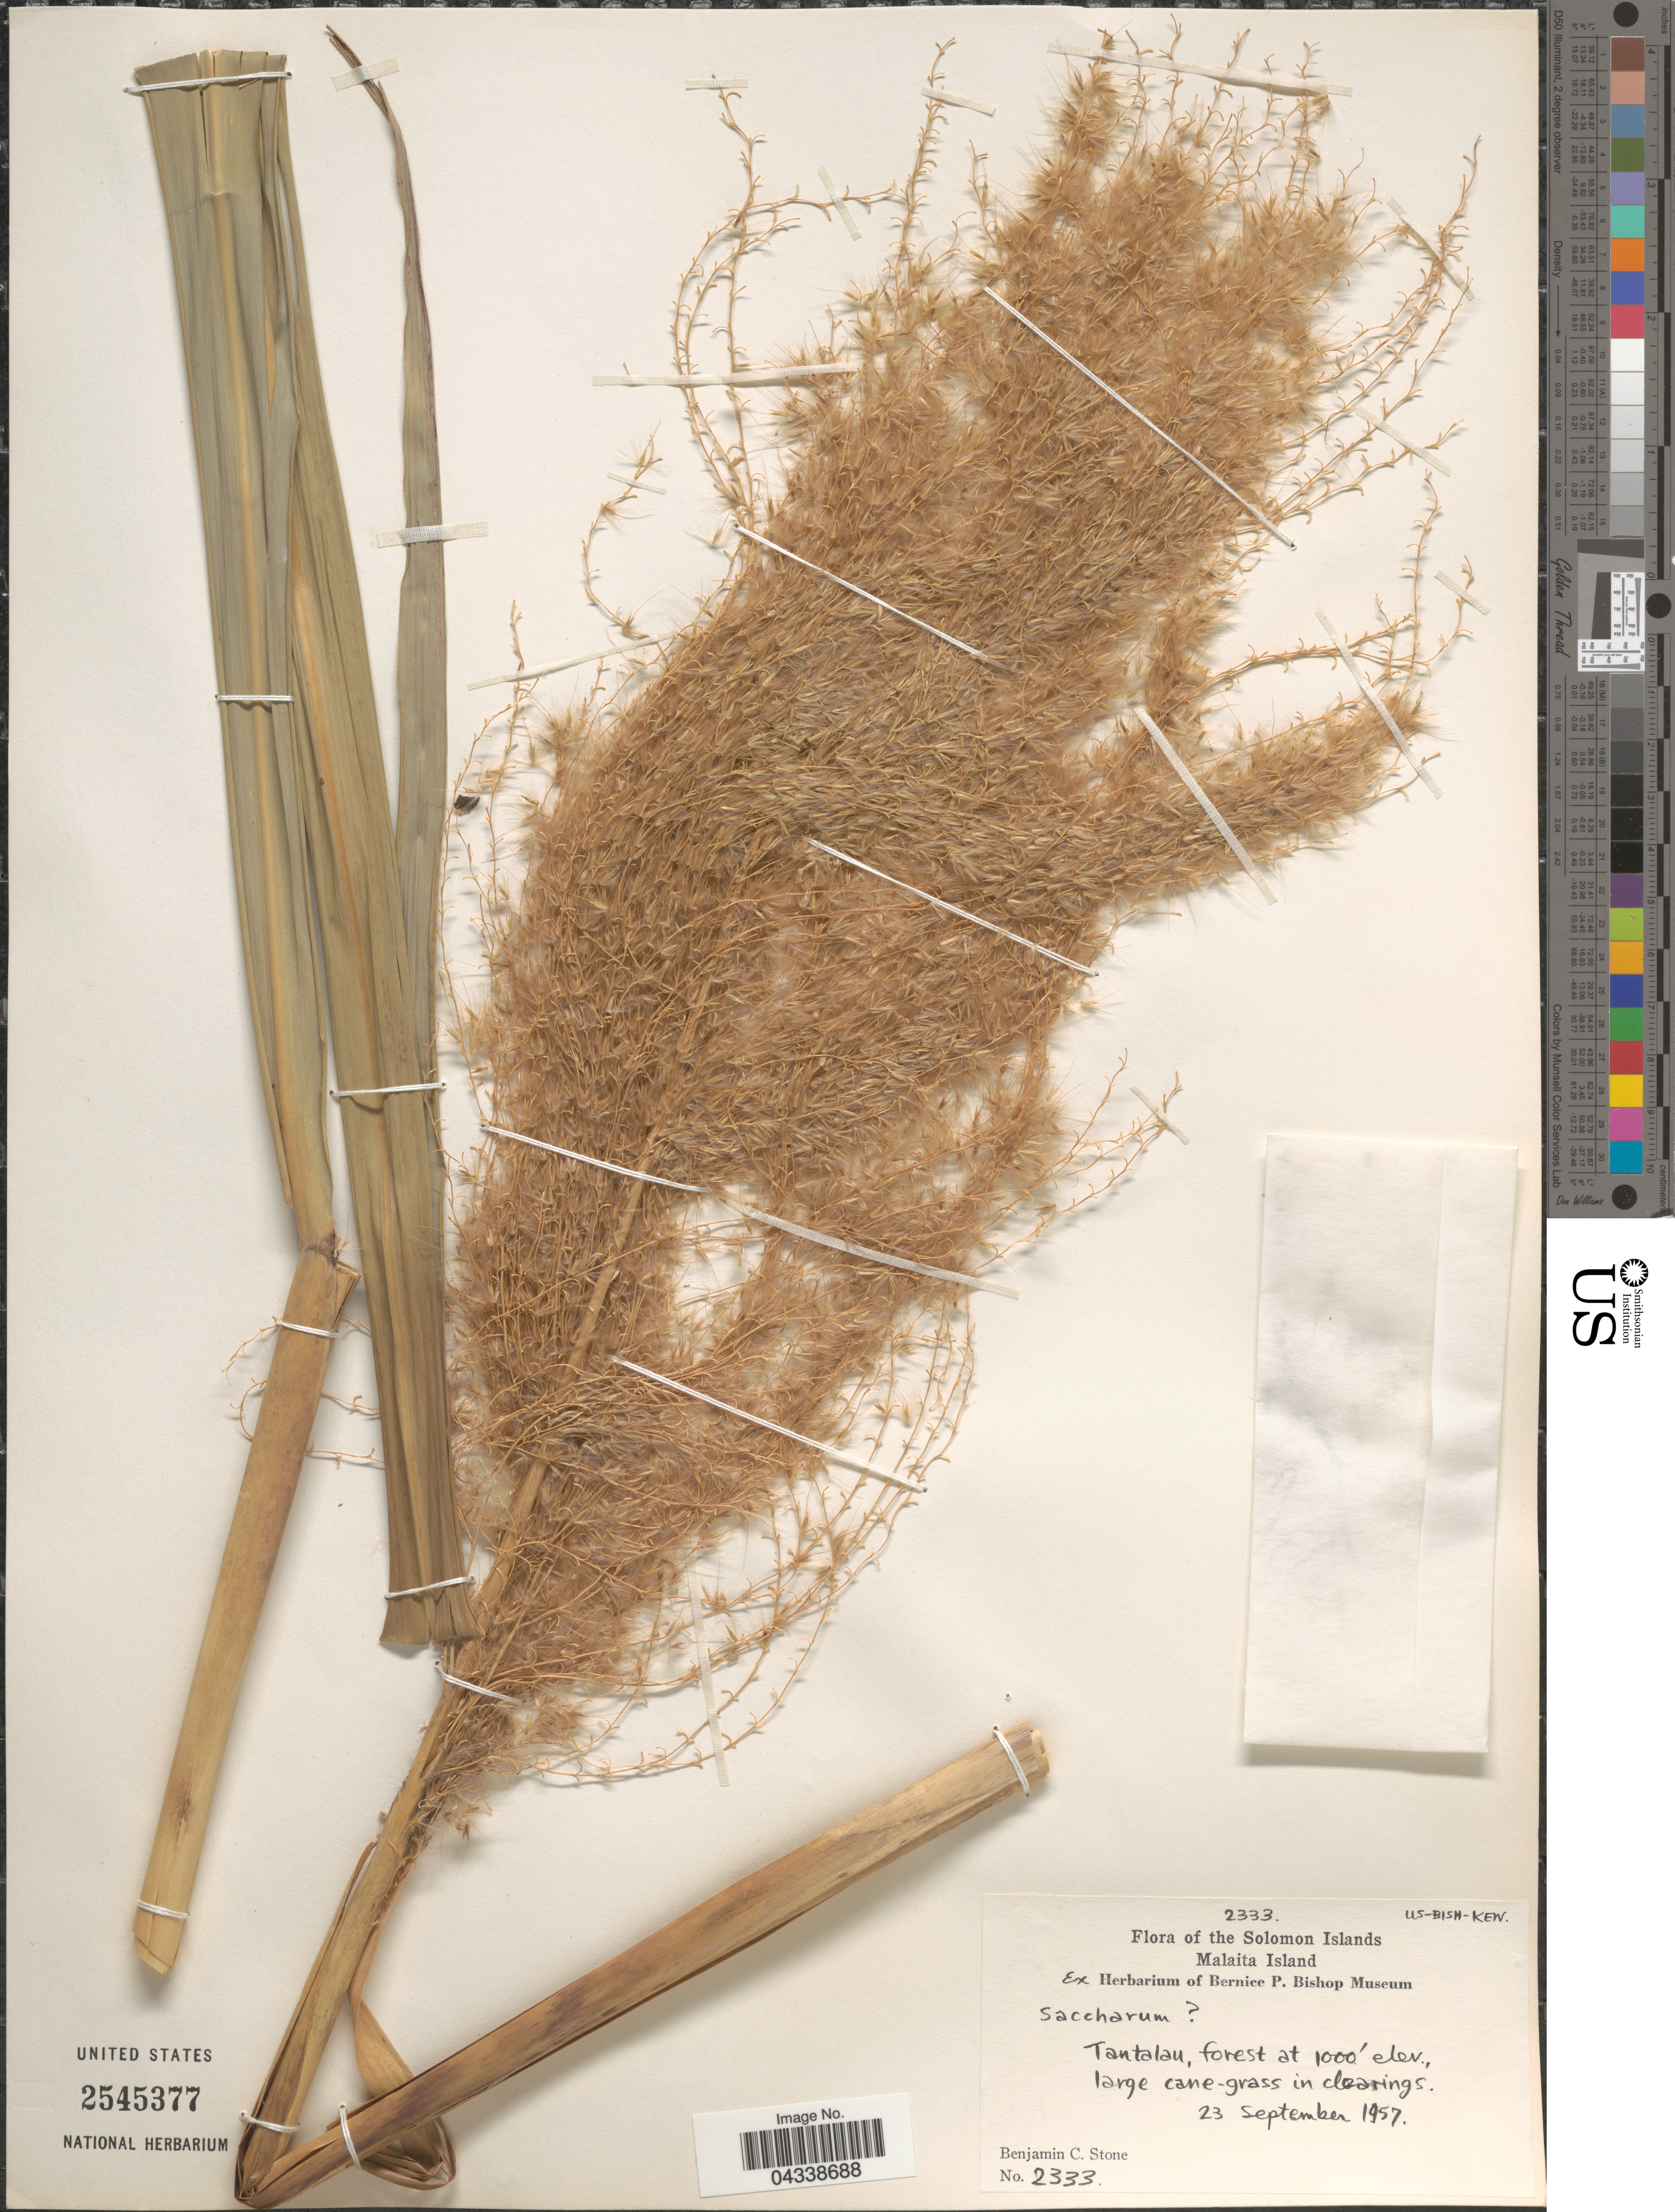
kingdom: Plantae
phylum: Tracheophyta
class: Liliopsida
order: Poales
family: Poaceae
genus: Saccharum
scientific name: Saccharum sp.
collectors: B. C. Stone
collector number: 2333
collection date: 1957-09-23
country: Solomon Islands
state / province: Solomon Islands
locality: Malaita Island. Tantalau.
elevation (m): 305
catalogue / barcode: US 2545377